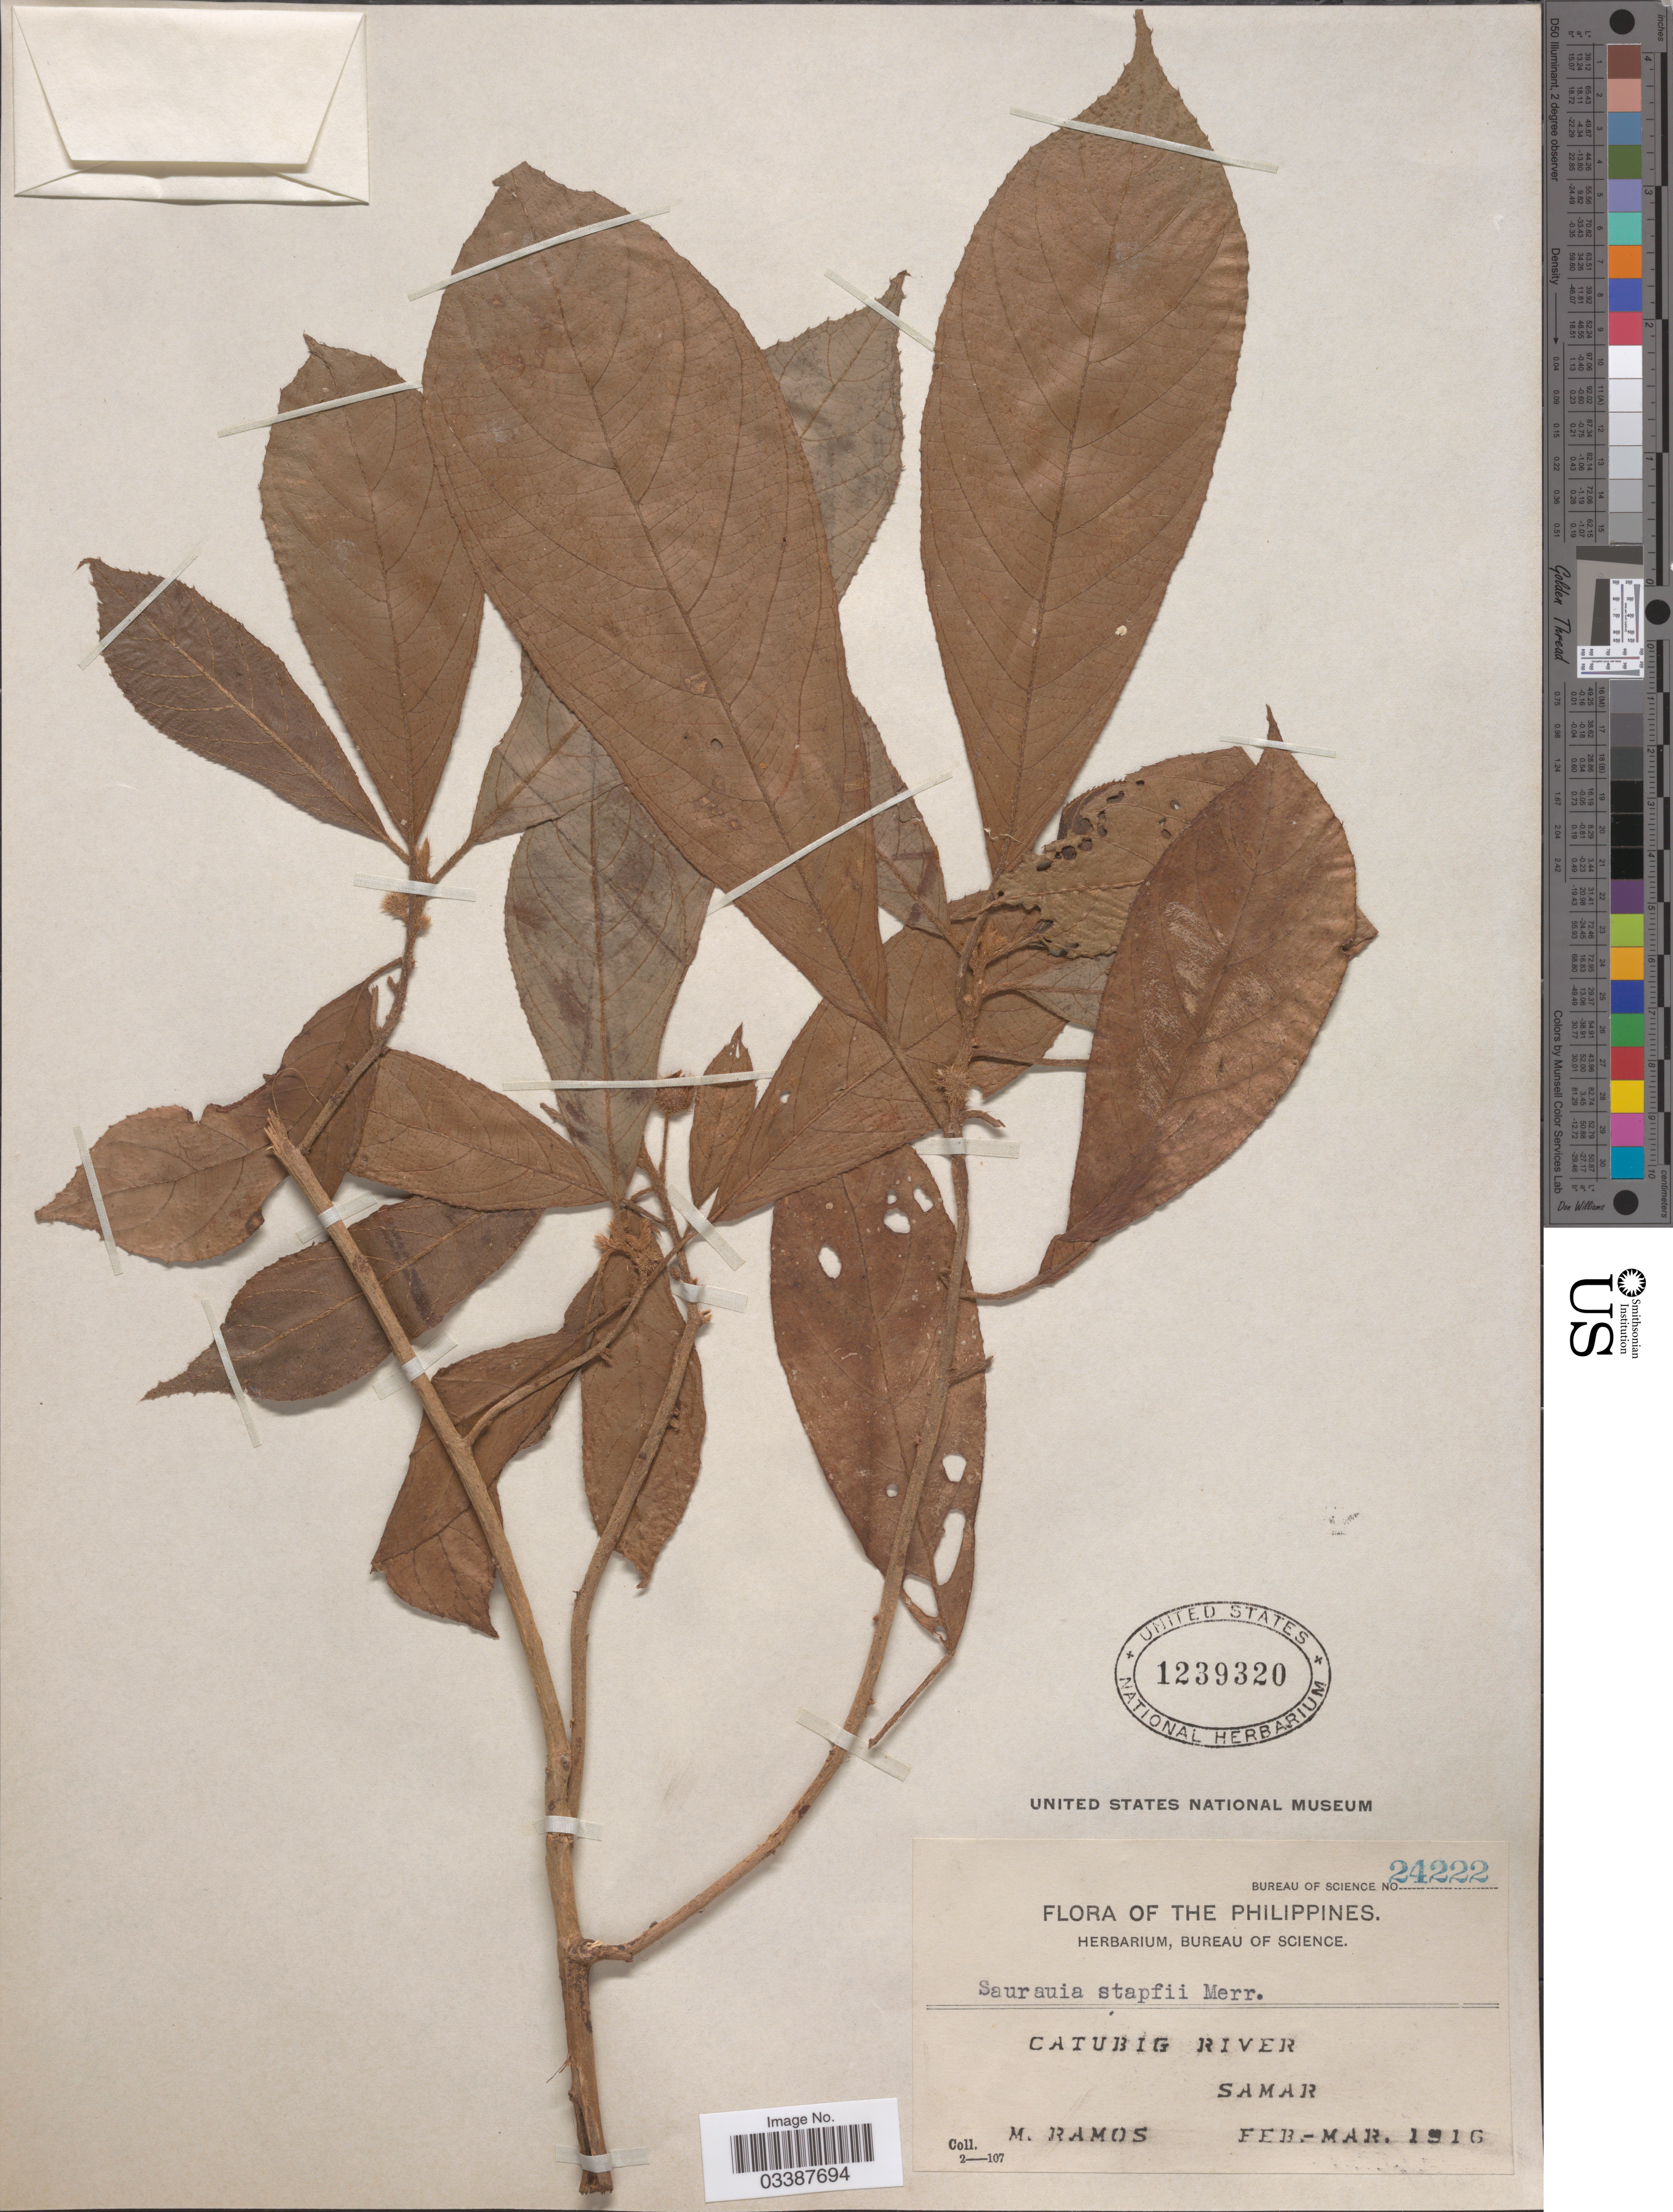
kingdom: Plantae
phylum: Tracheophyta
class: Magnoliopsida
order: Ericales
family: Actinidiaceae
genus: Saurauia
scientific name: Saurauia stapfii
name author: Merr.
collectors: M. Ramos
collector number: Bureau of Science 24222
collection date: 1916-02/1916-03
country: Philippines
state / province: Eastern Visayas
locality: Catubig River, Samar.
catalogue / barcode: US 1239320